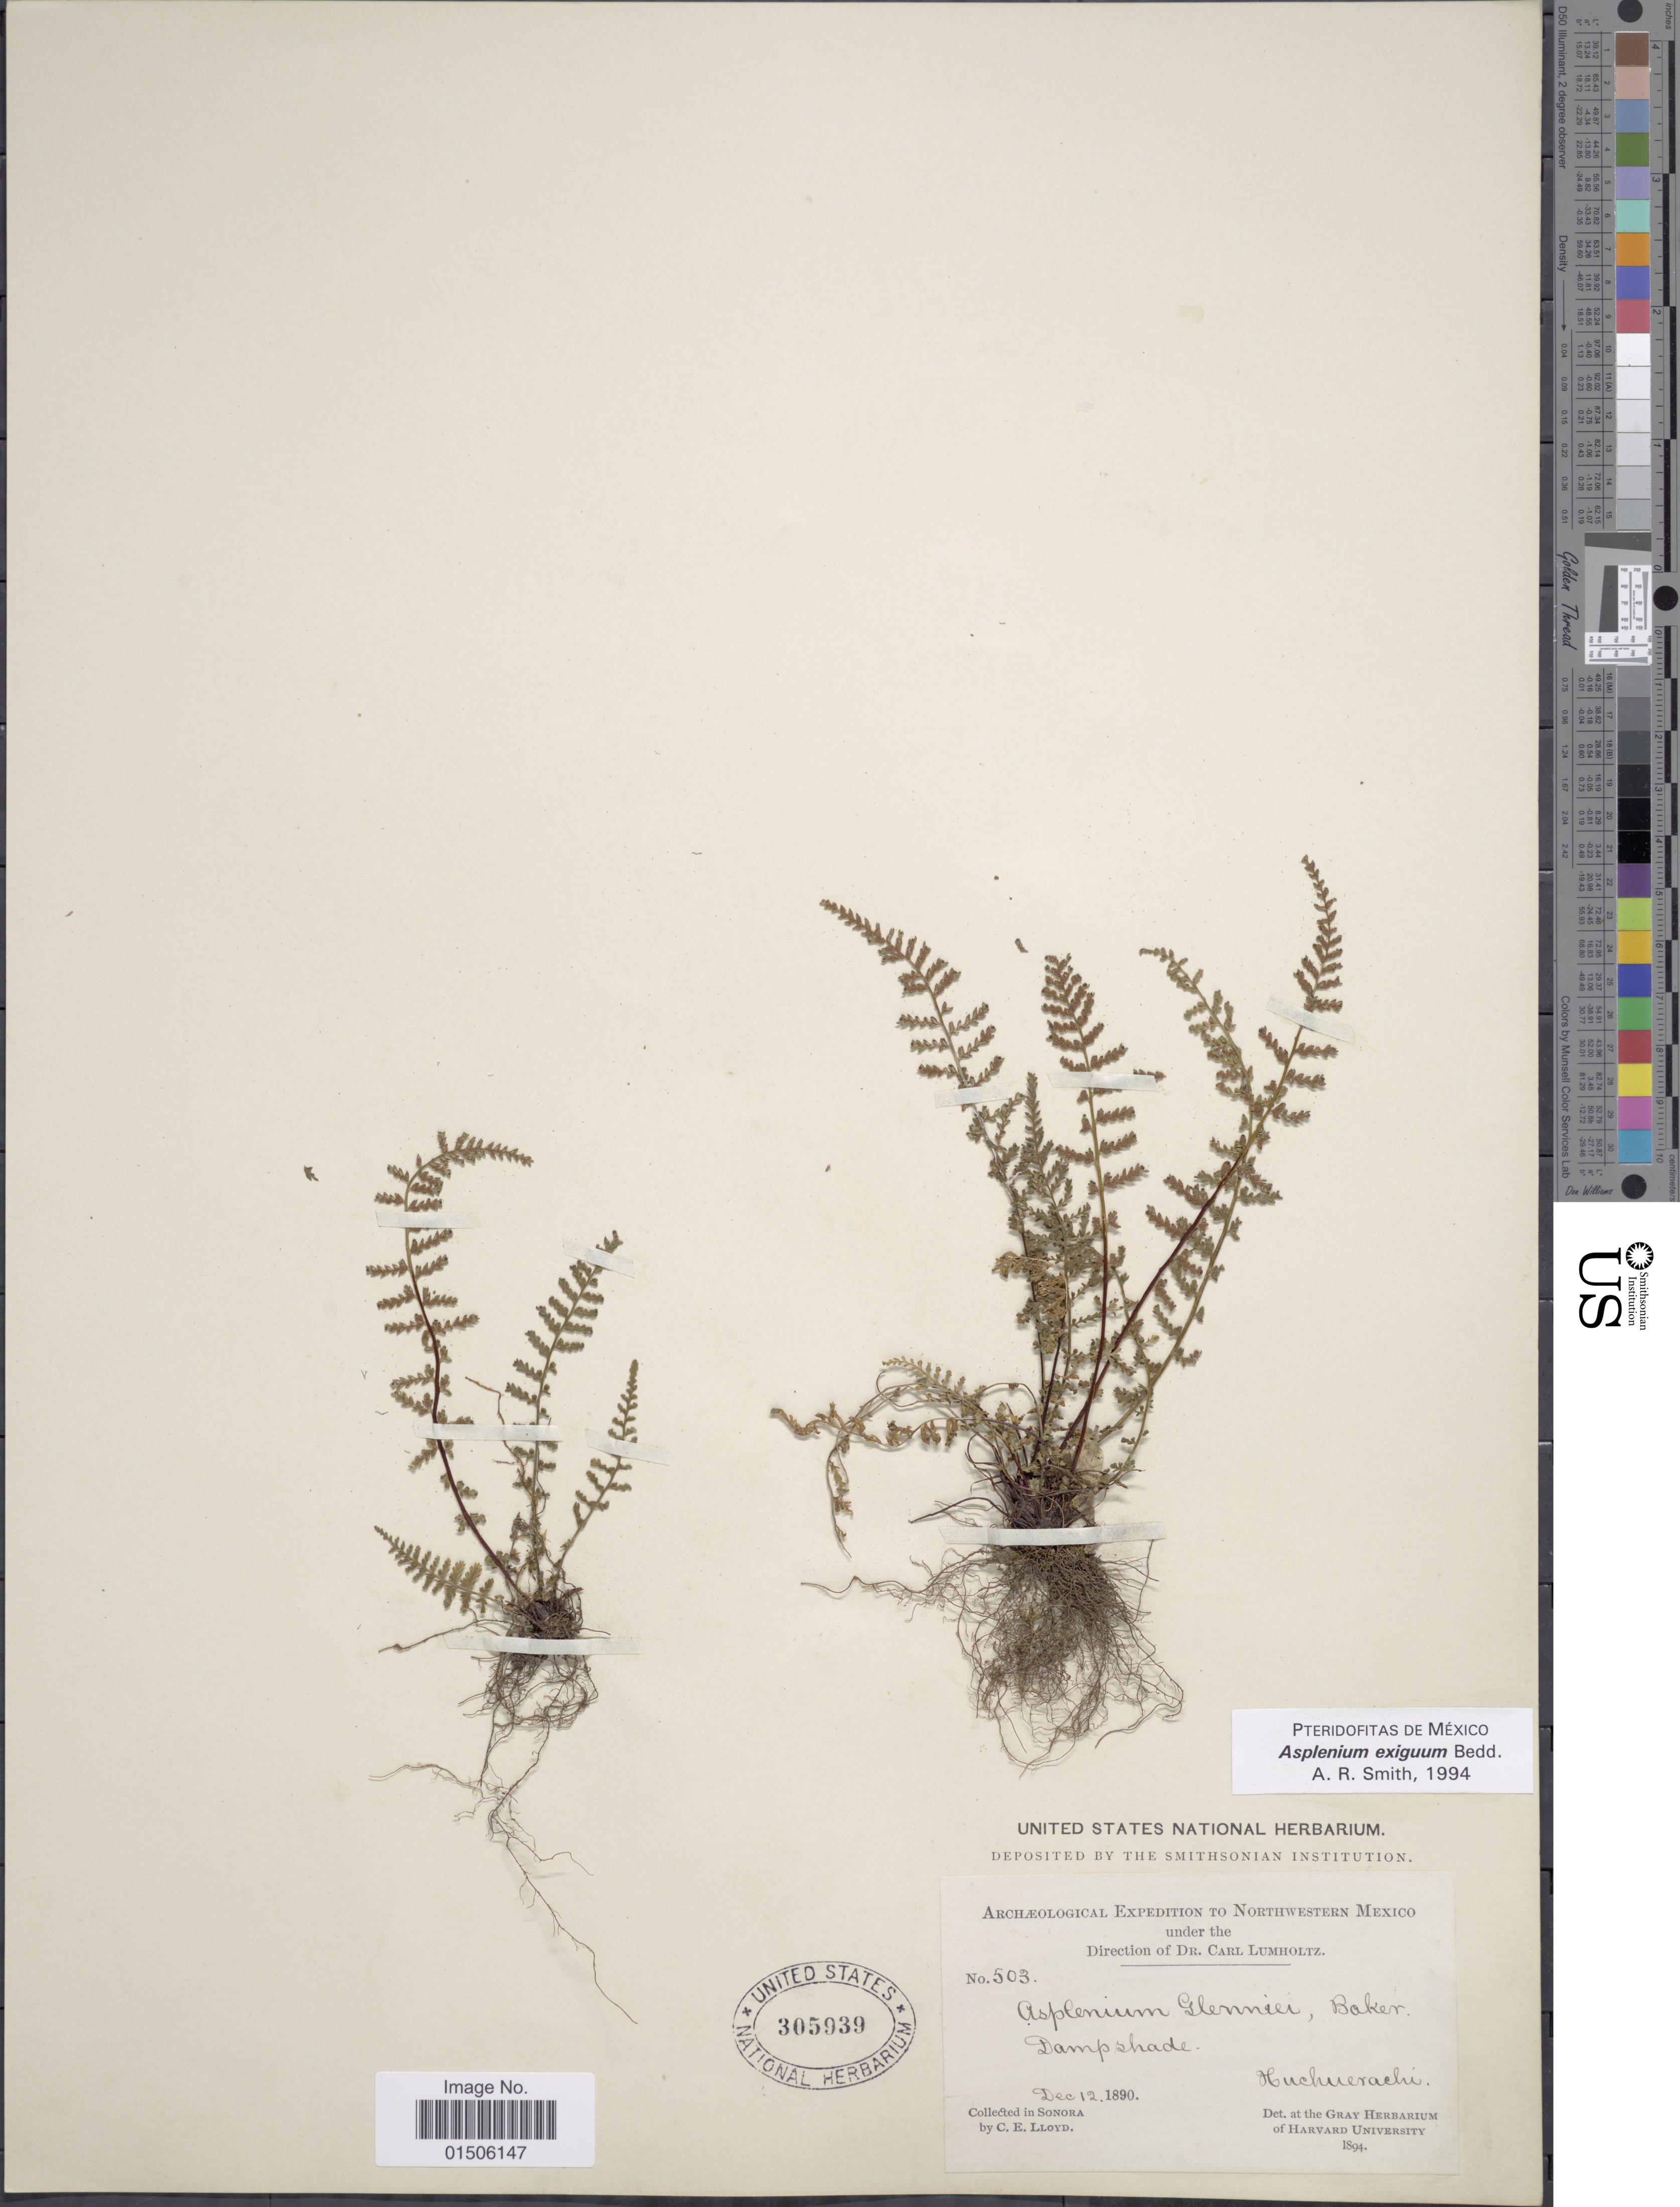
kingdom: Plantae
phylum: Tracheophyta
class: Polypodiopsida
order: Polypodiales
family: Aspleniaceae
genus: Asplenium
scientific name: Asplenium exiguum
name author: Bedd.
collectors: Lloyd, C. E.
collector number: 503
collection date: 1890-12-12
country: Mexico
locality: Damp shade, Huehuerachi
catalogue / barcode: US 305939